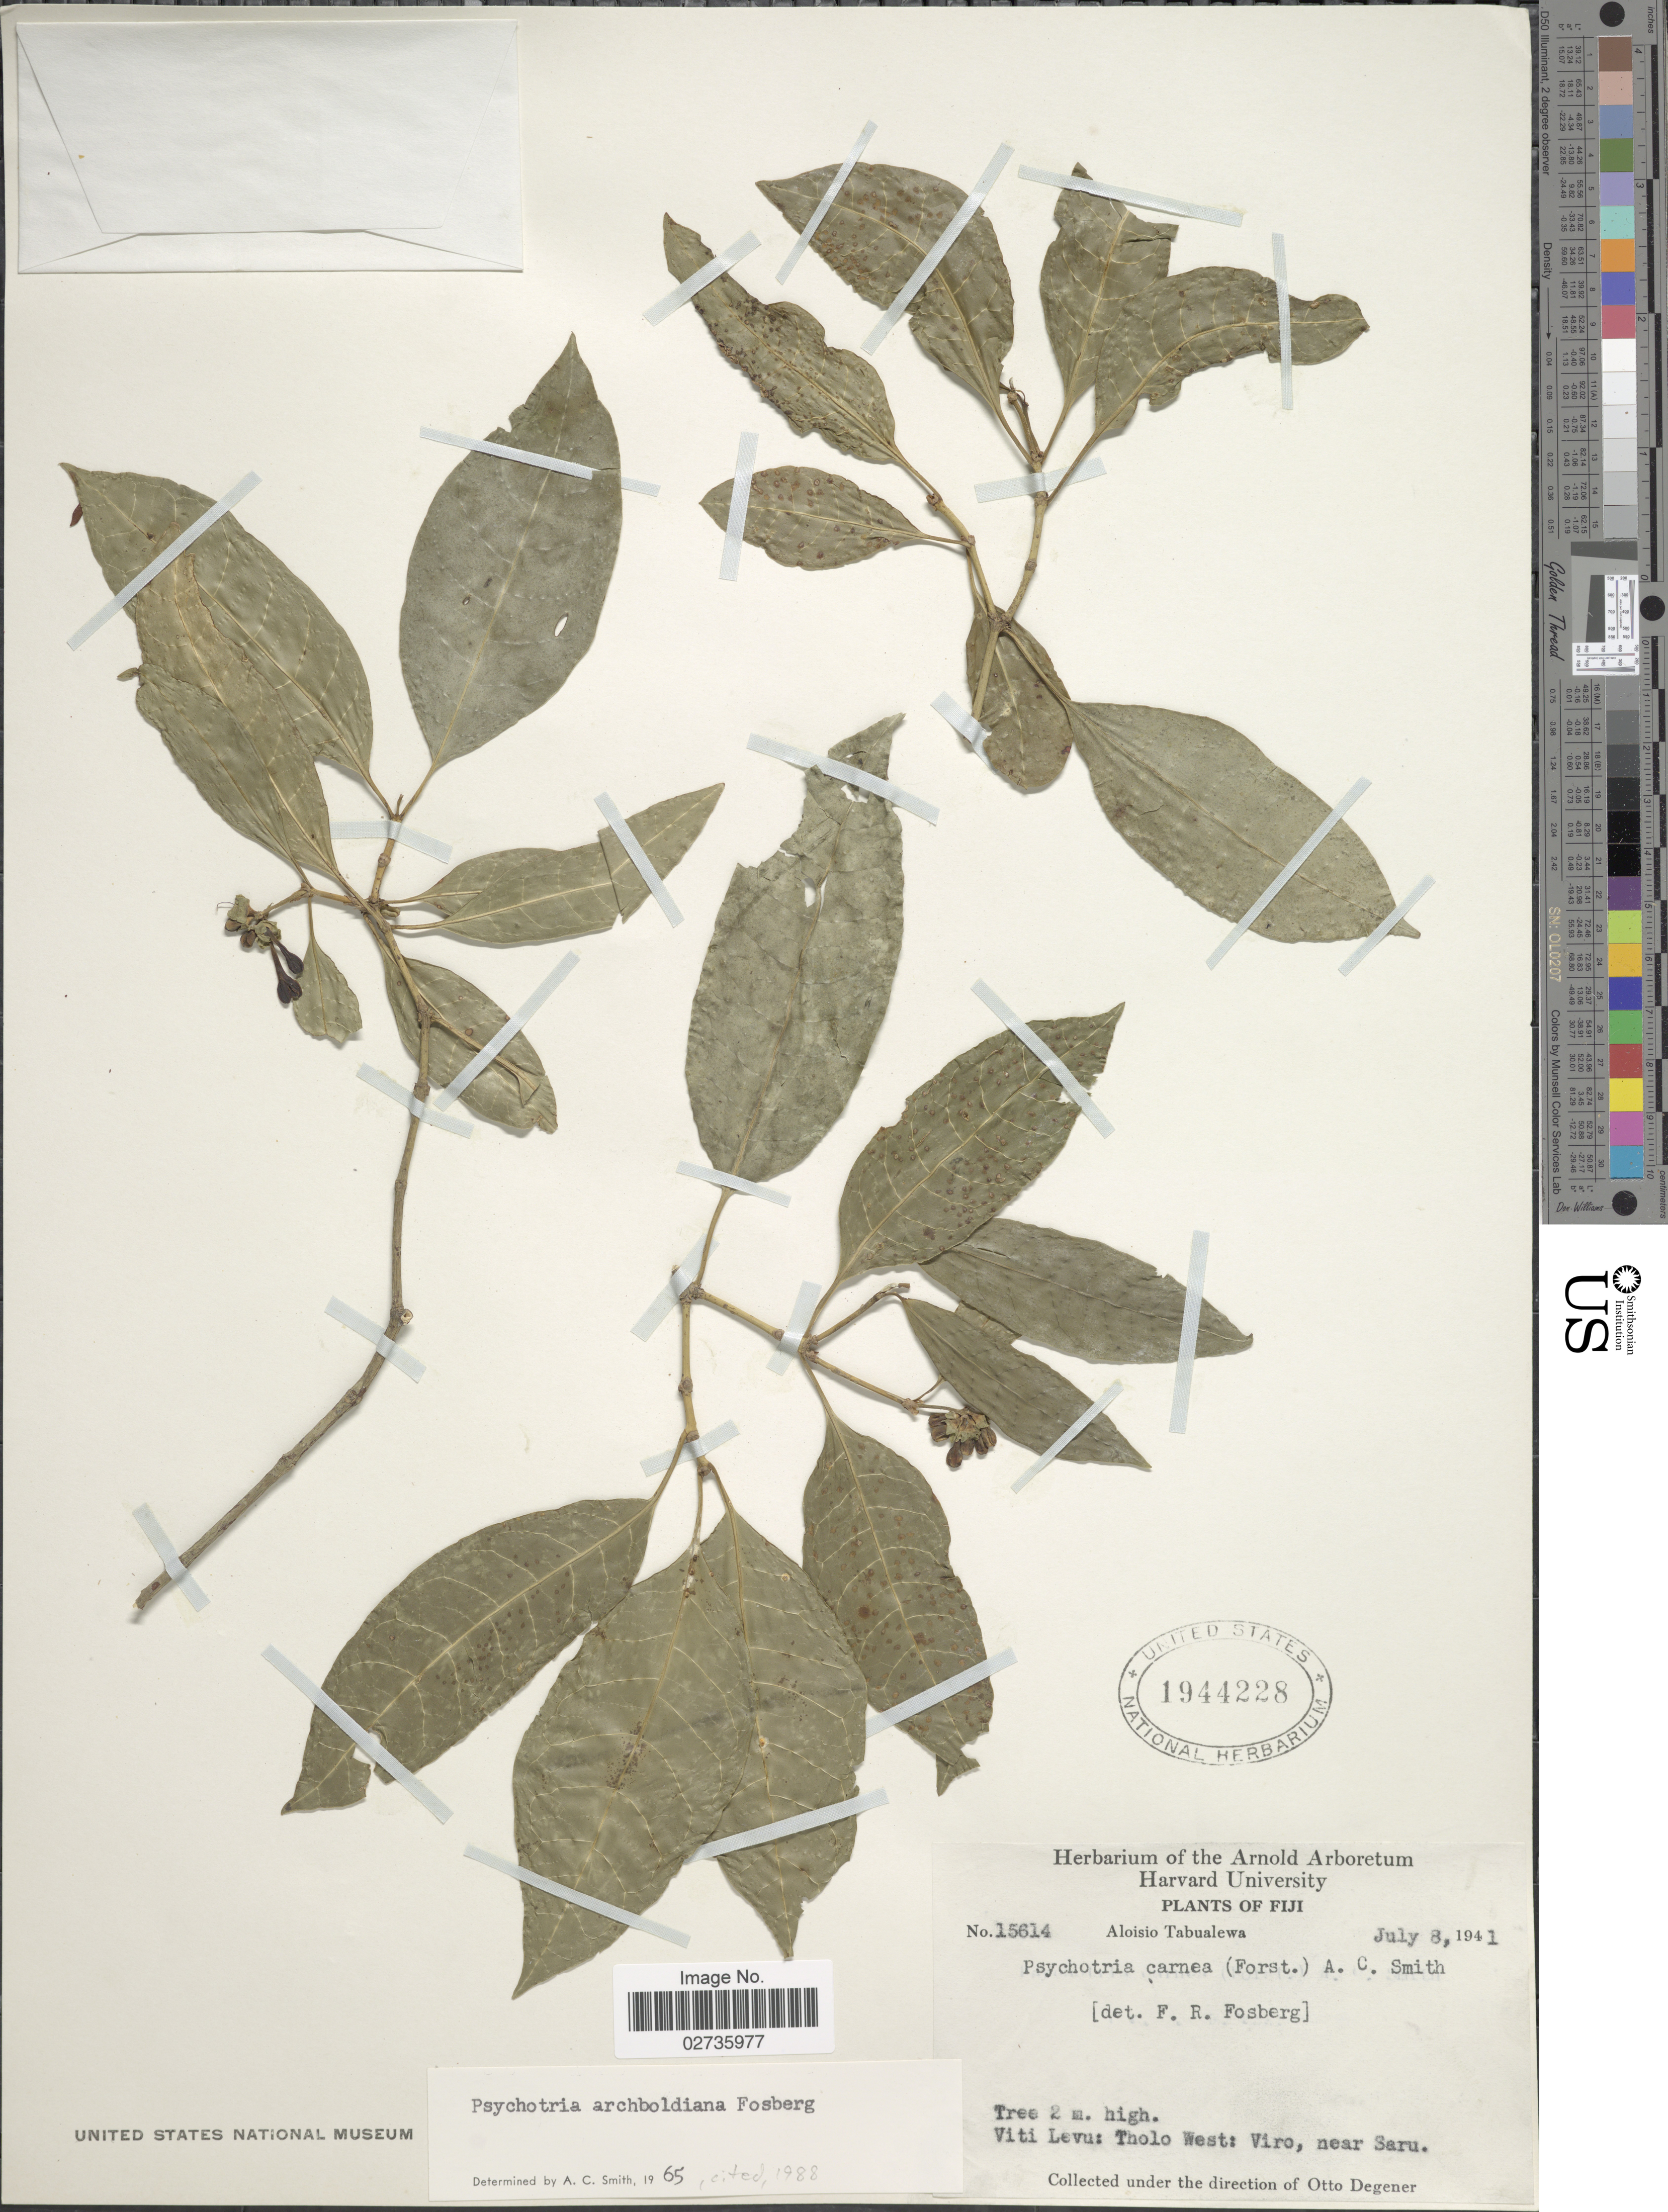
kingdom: Plantae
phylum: Tracheophyta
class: Magnoliopsida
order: Gentianales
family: Rubiaceae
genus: Psychotria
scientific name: Psychotria archboldiana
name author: Fosberg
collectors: A. Tabualewa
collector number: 15614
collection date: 1941-07-08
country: Fiji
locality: Viti Levu: Tholo West: Viro, near Saru.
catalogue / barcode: US 1944228